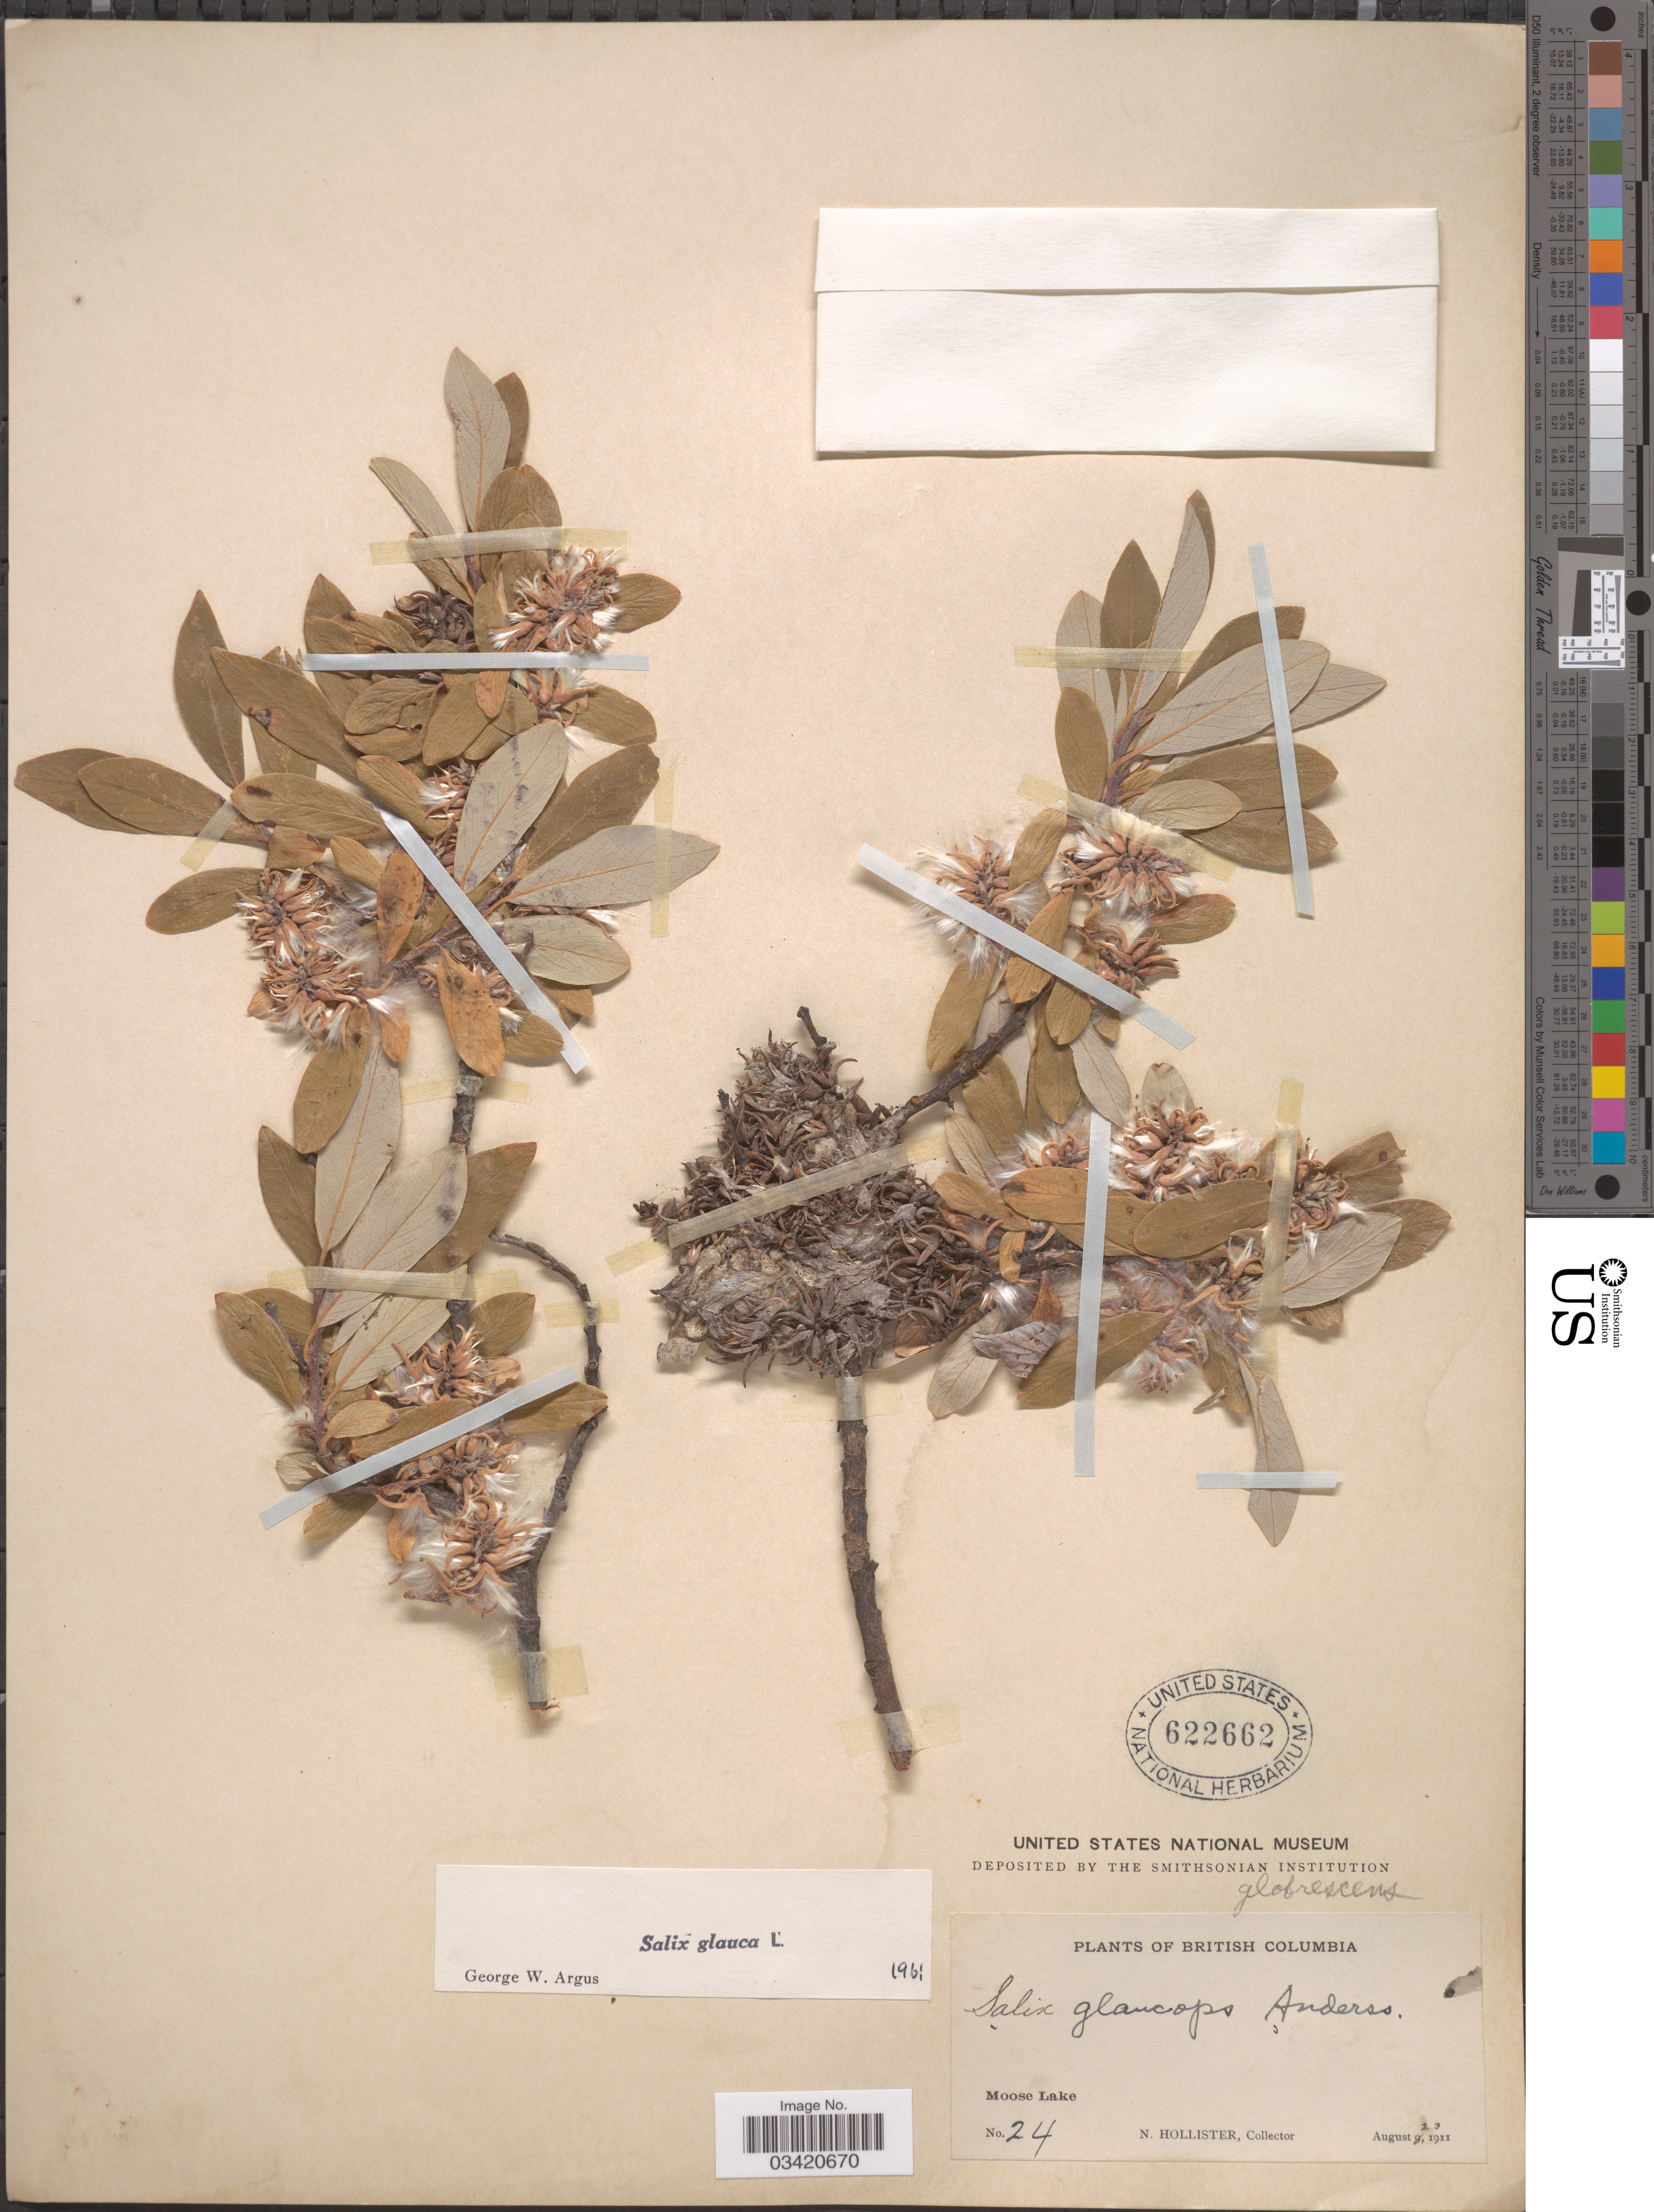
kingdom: Plantae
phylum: Tracheophyta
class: Magnoliopsida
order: Malpighiales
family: Salicaceae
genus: Salix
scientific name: Salix glauca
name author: L.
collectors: N. Hollister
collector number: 24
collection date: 1911-08-23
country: Canada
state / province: British Columbia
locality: Moose Lake.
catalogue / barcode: US 622662